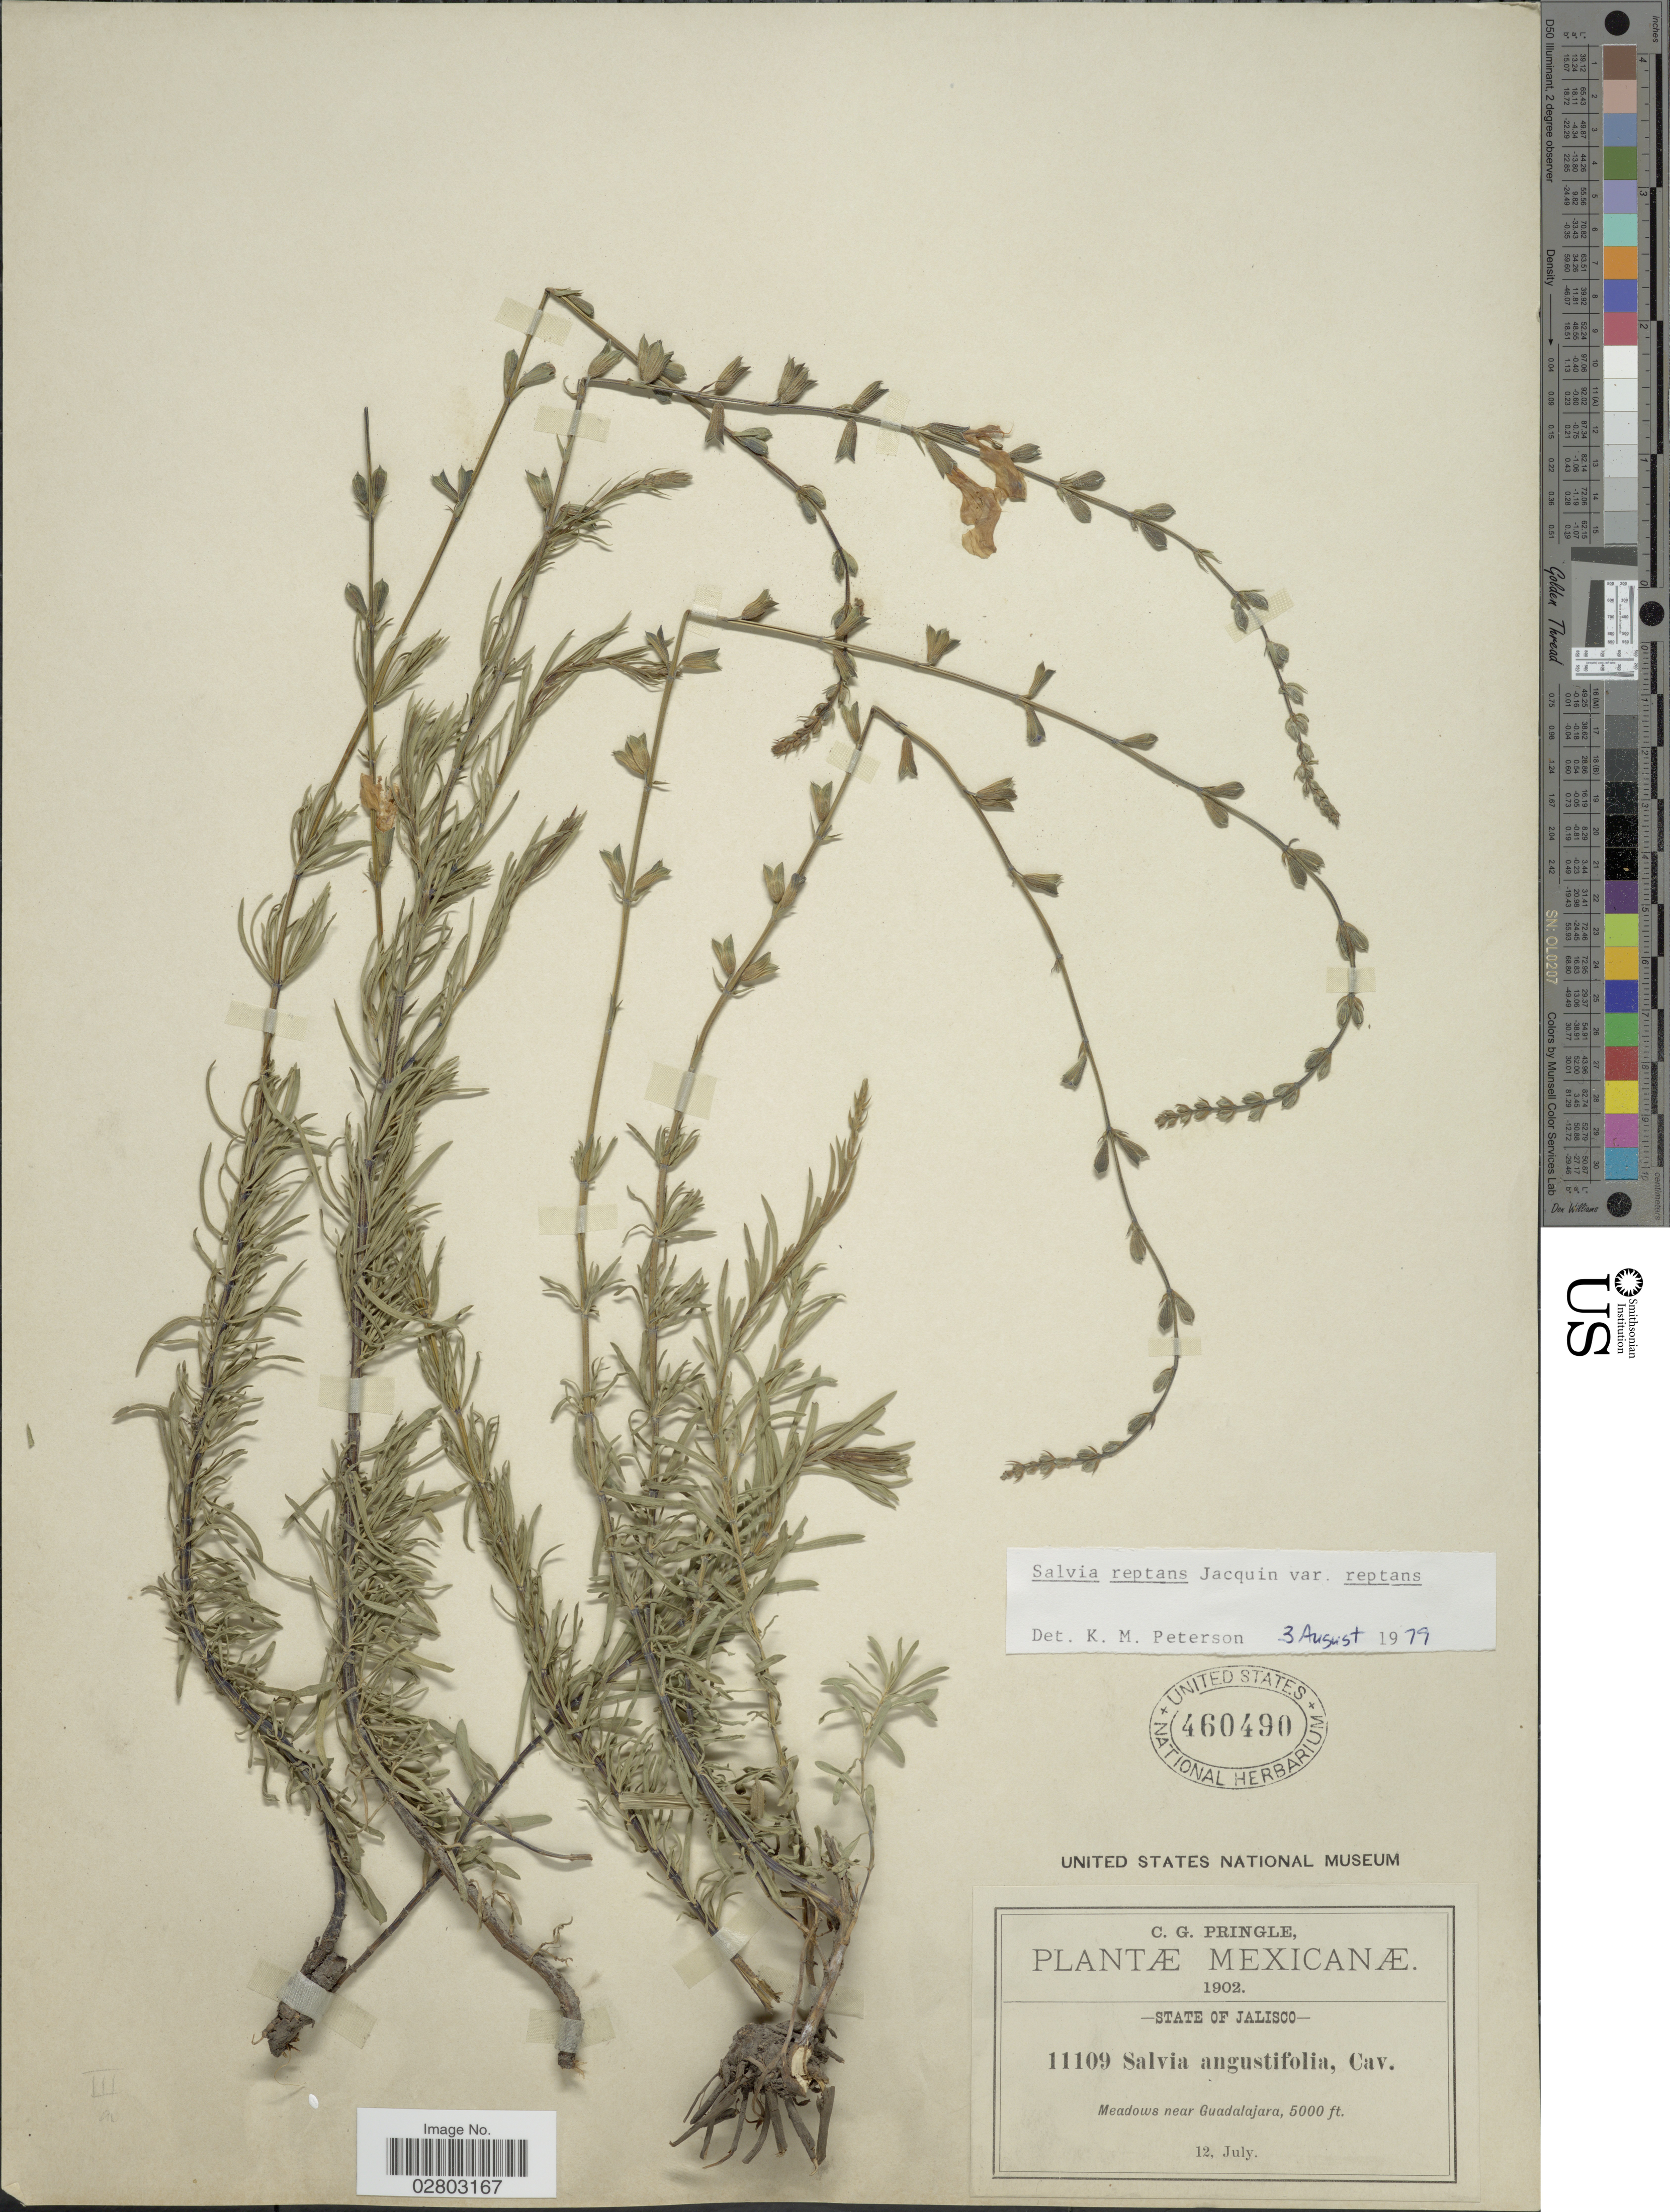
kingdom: Plantae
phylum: Tracheophyta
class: Magnoliopsida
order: Lamiales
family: Lamiaceae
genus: Salvia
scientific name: Salvia reptans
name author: Jacq.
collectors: C. G. Pringle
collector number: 11109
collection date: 1902-07-12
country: Mexico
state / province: Jalisco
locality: Meadows near Guadalajara.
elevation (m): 1524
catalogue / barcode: US 460490